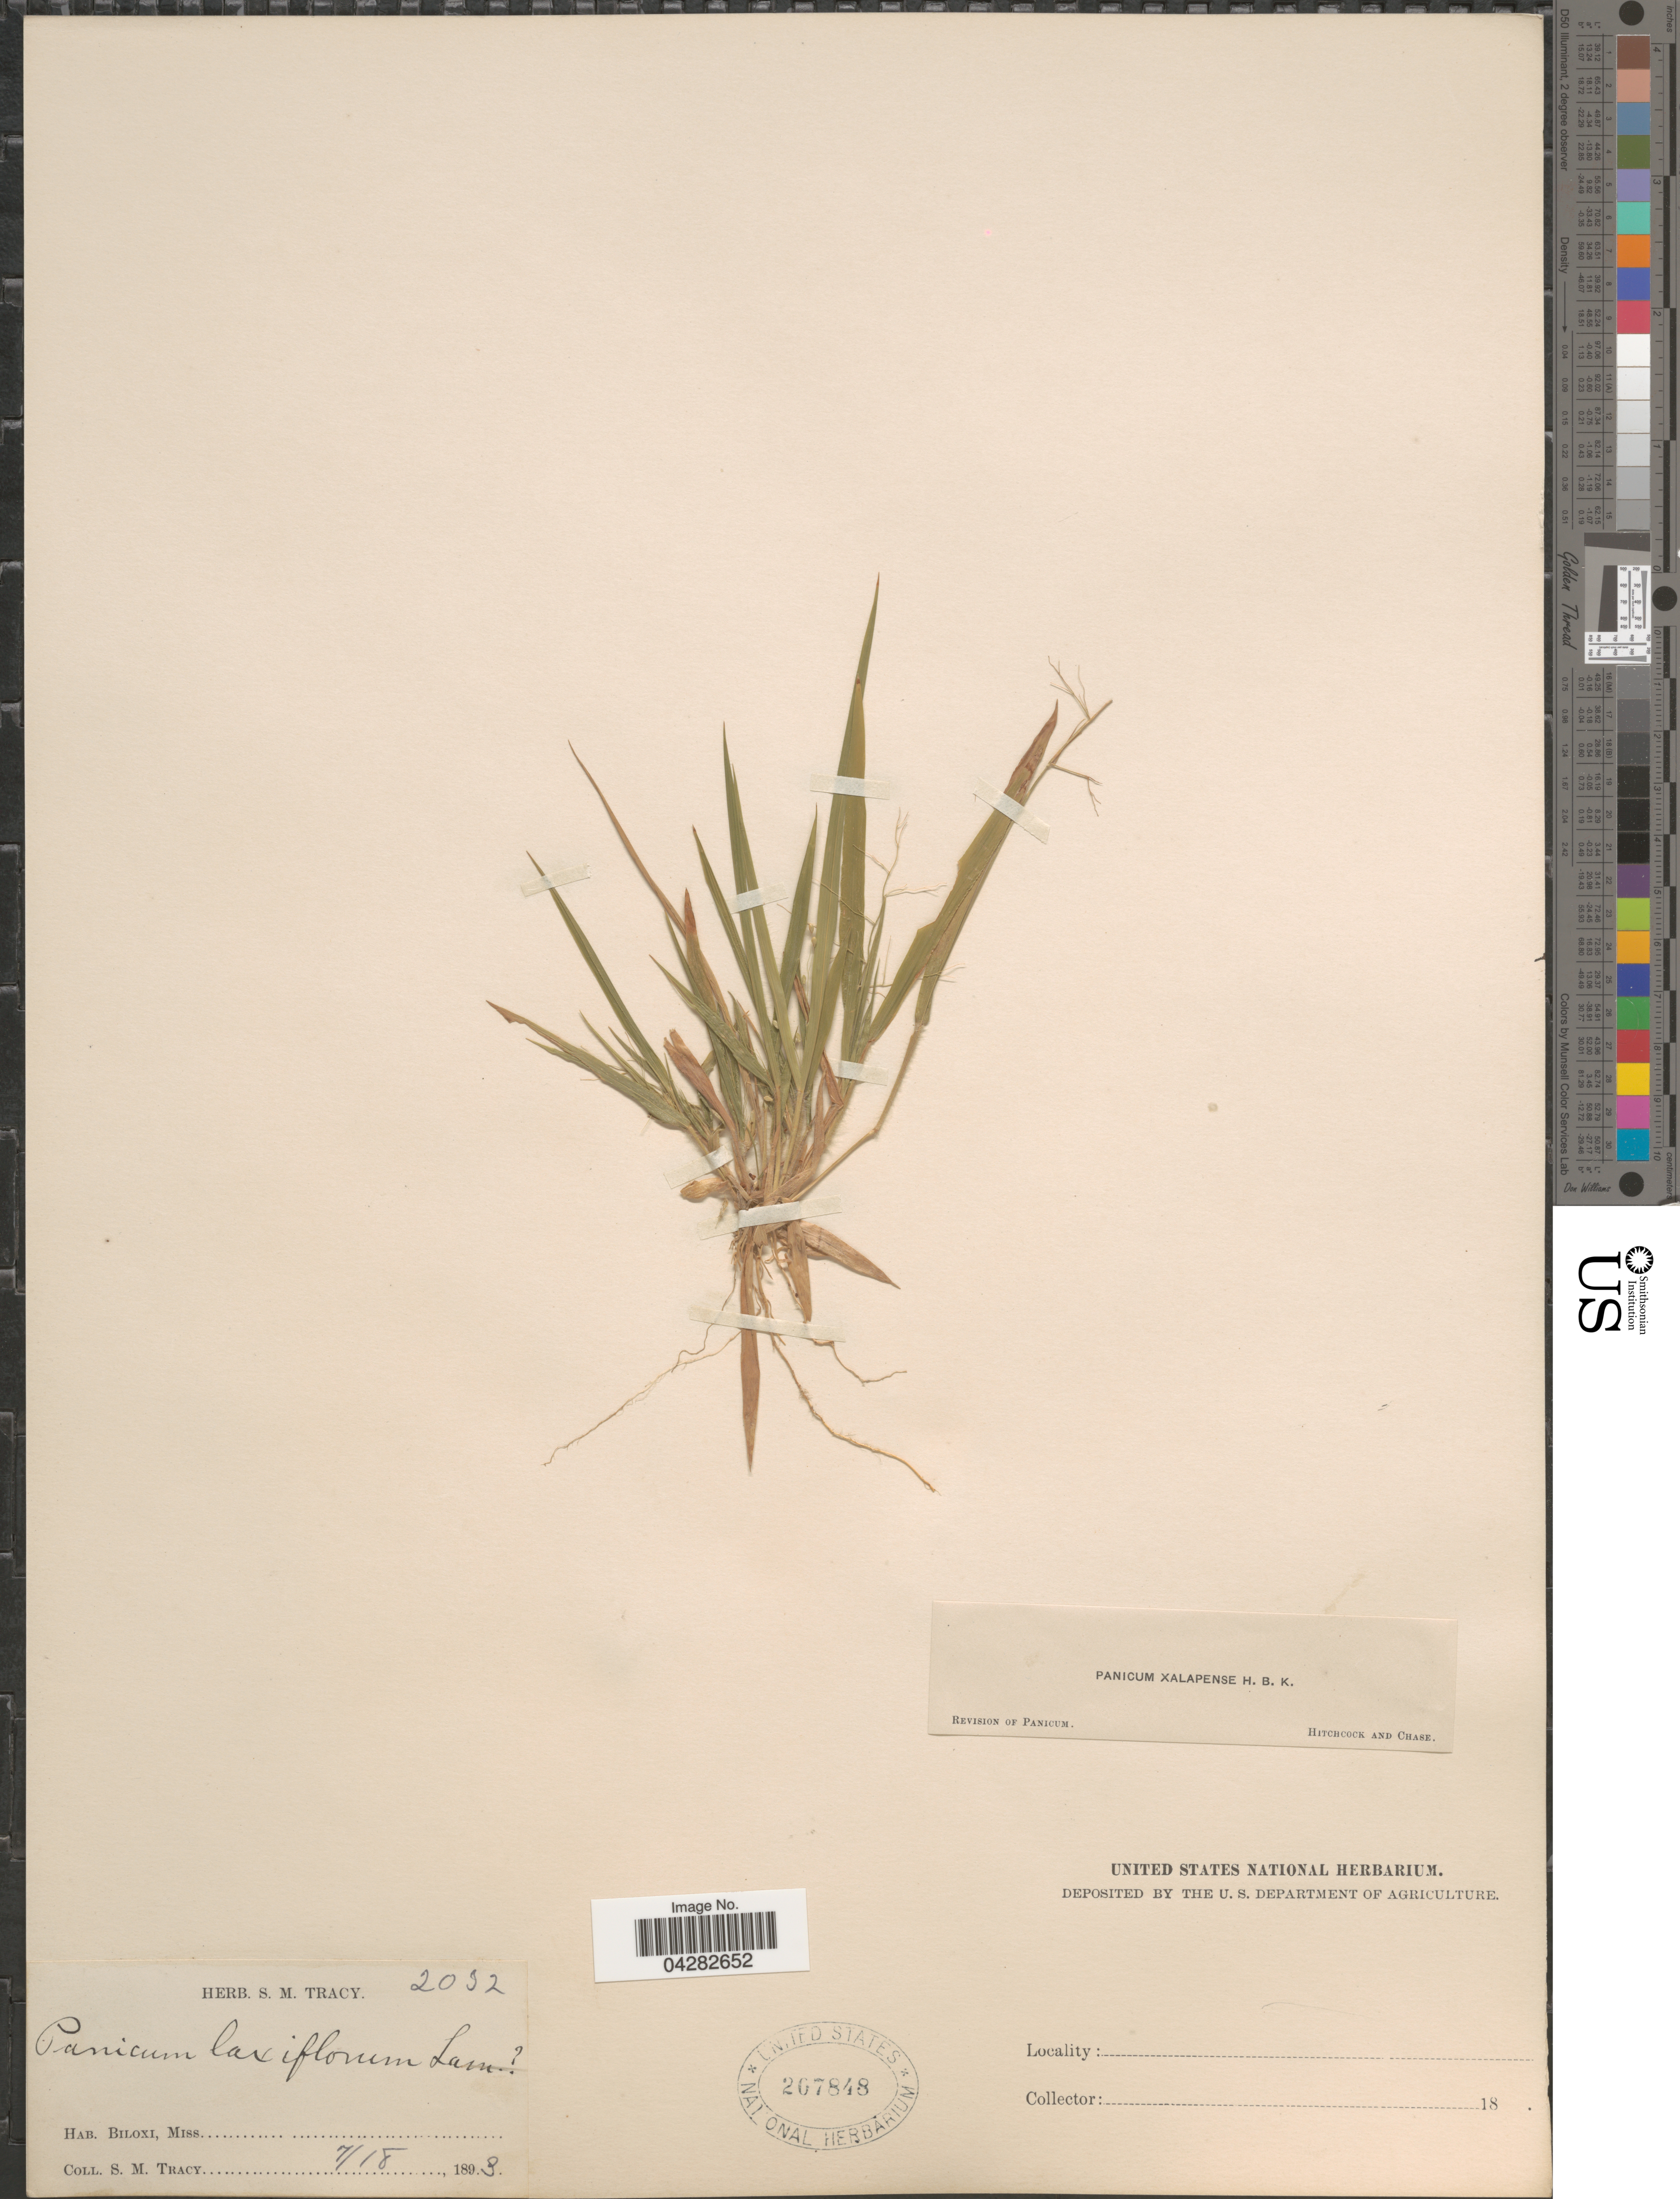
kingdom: Plantae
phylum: Tracheophyta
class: Liliopsida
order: Poales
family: Poaceae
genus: Dichanthelium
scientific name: Dichanthelium laxiflorum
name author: (Lam.) Gould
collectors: S. M. Tracy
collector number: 2032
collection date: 1893-07-18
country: United States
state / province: Mississippi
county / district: Harrison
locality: Biloxi.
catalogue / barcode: US 207848